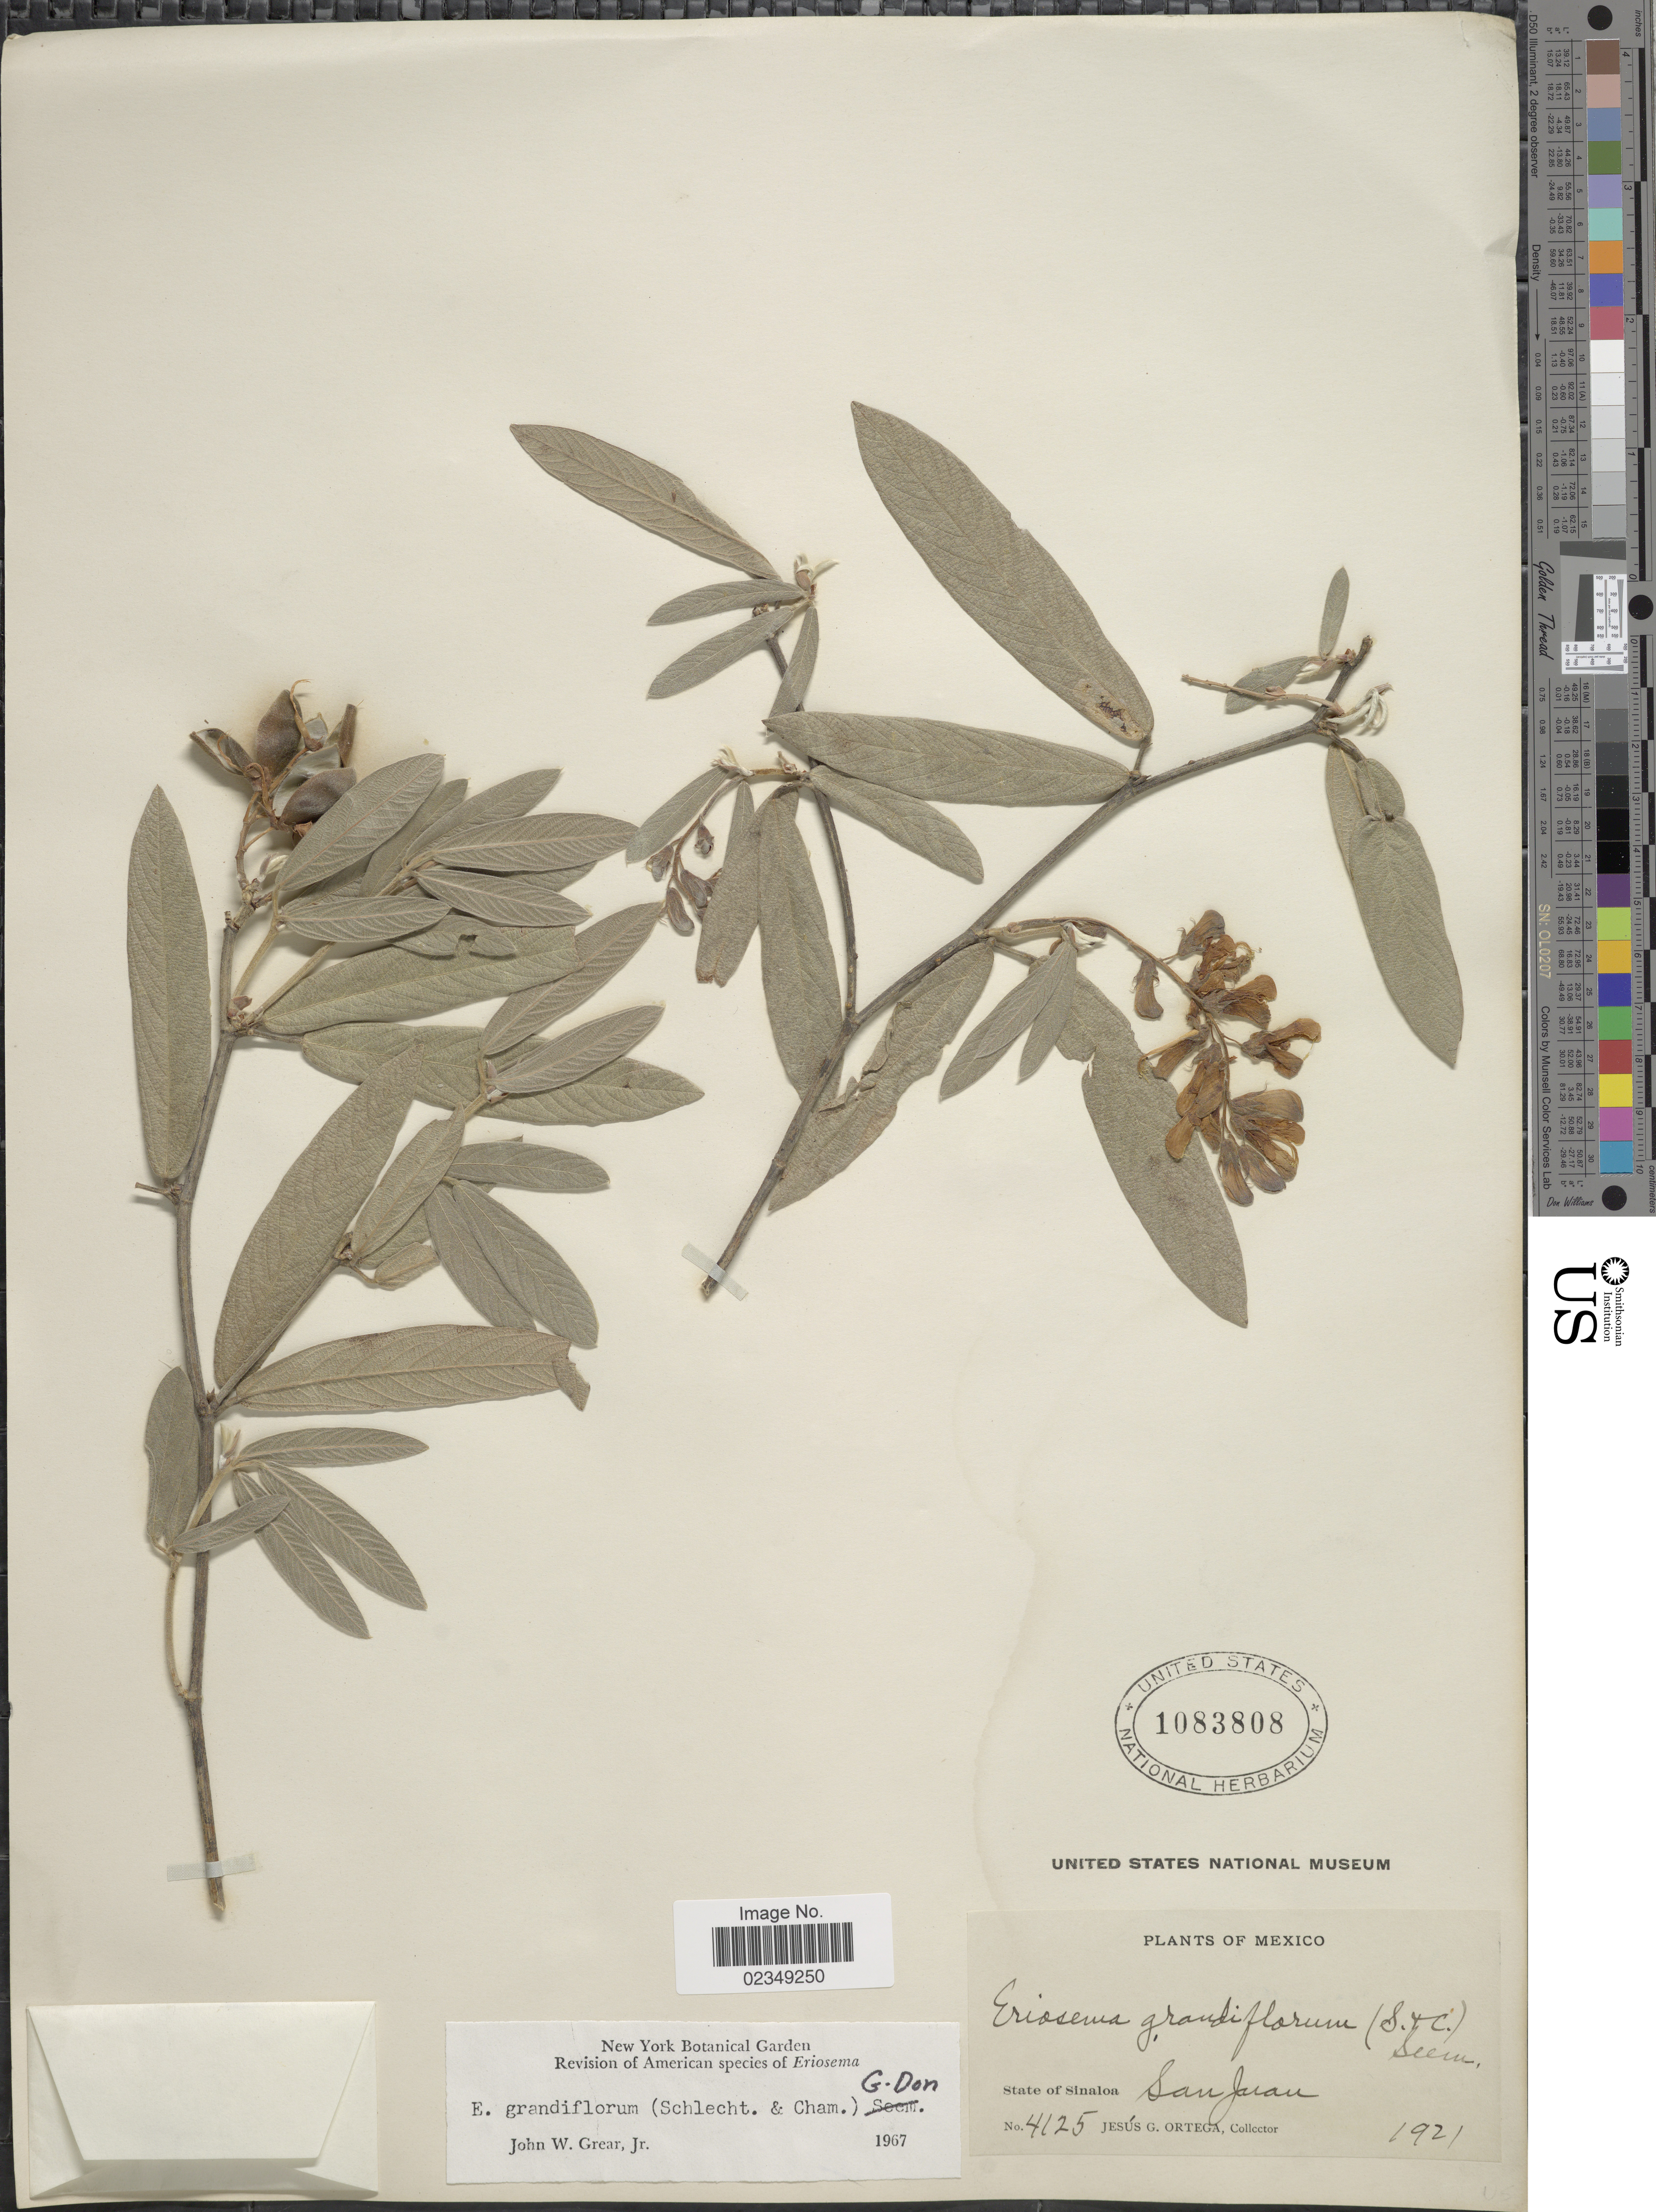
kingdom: Plantae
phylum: Tracheophyta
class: Magnoliopsida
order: Fabales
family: Fabaceae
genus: Eriosema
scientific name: Eriosema grandiflorum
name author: (Schltdl. & Cham.) G. Don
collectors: J. Ortega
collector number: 4125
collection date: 1921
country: Mexico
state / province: Sinaloa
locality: San Juan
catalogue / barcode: US 1083808